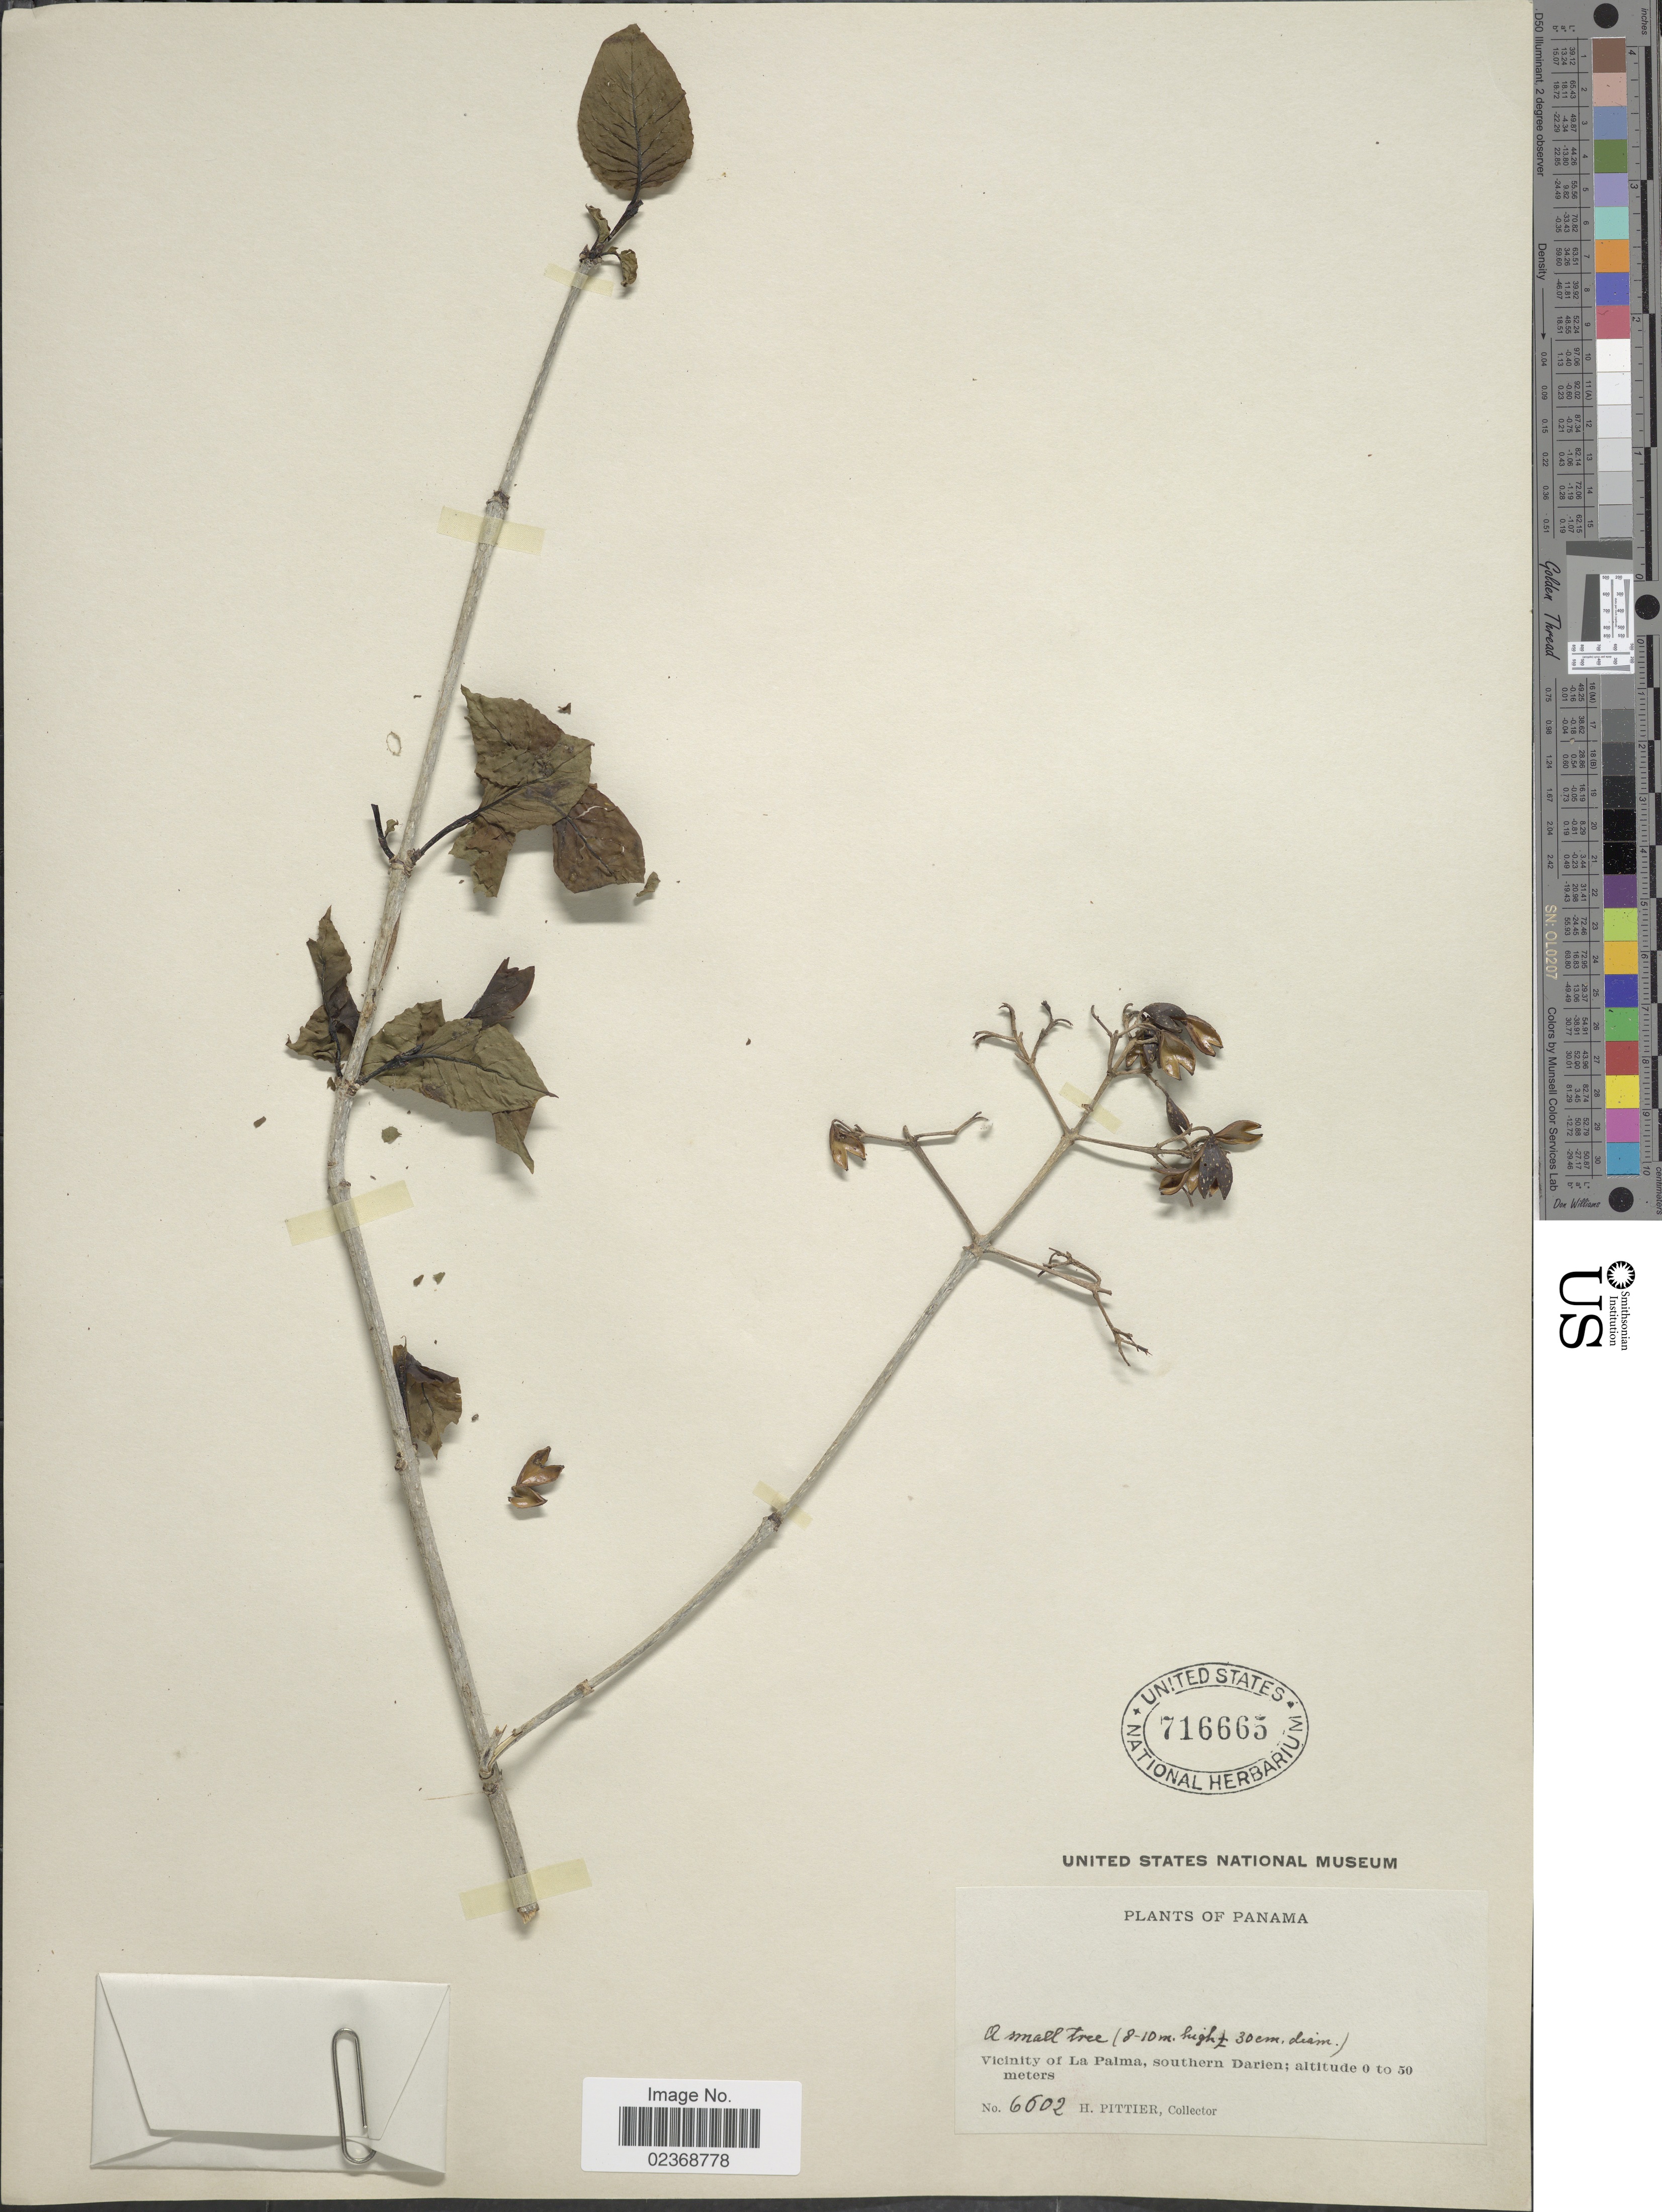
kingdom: Plantae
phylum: Tracheophyta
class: Magnoliopsida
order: Gentianales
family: Rubiaceae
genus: Calycophyllum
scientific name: Calycophyllum candidissimum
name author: (Vahl) DC.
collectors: H. F. Pittier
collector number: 6602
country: Panama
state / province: Darién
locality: Vicinity of La Palma, southern Darien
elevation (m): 0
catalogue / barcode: US 716665